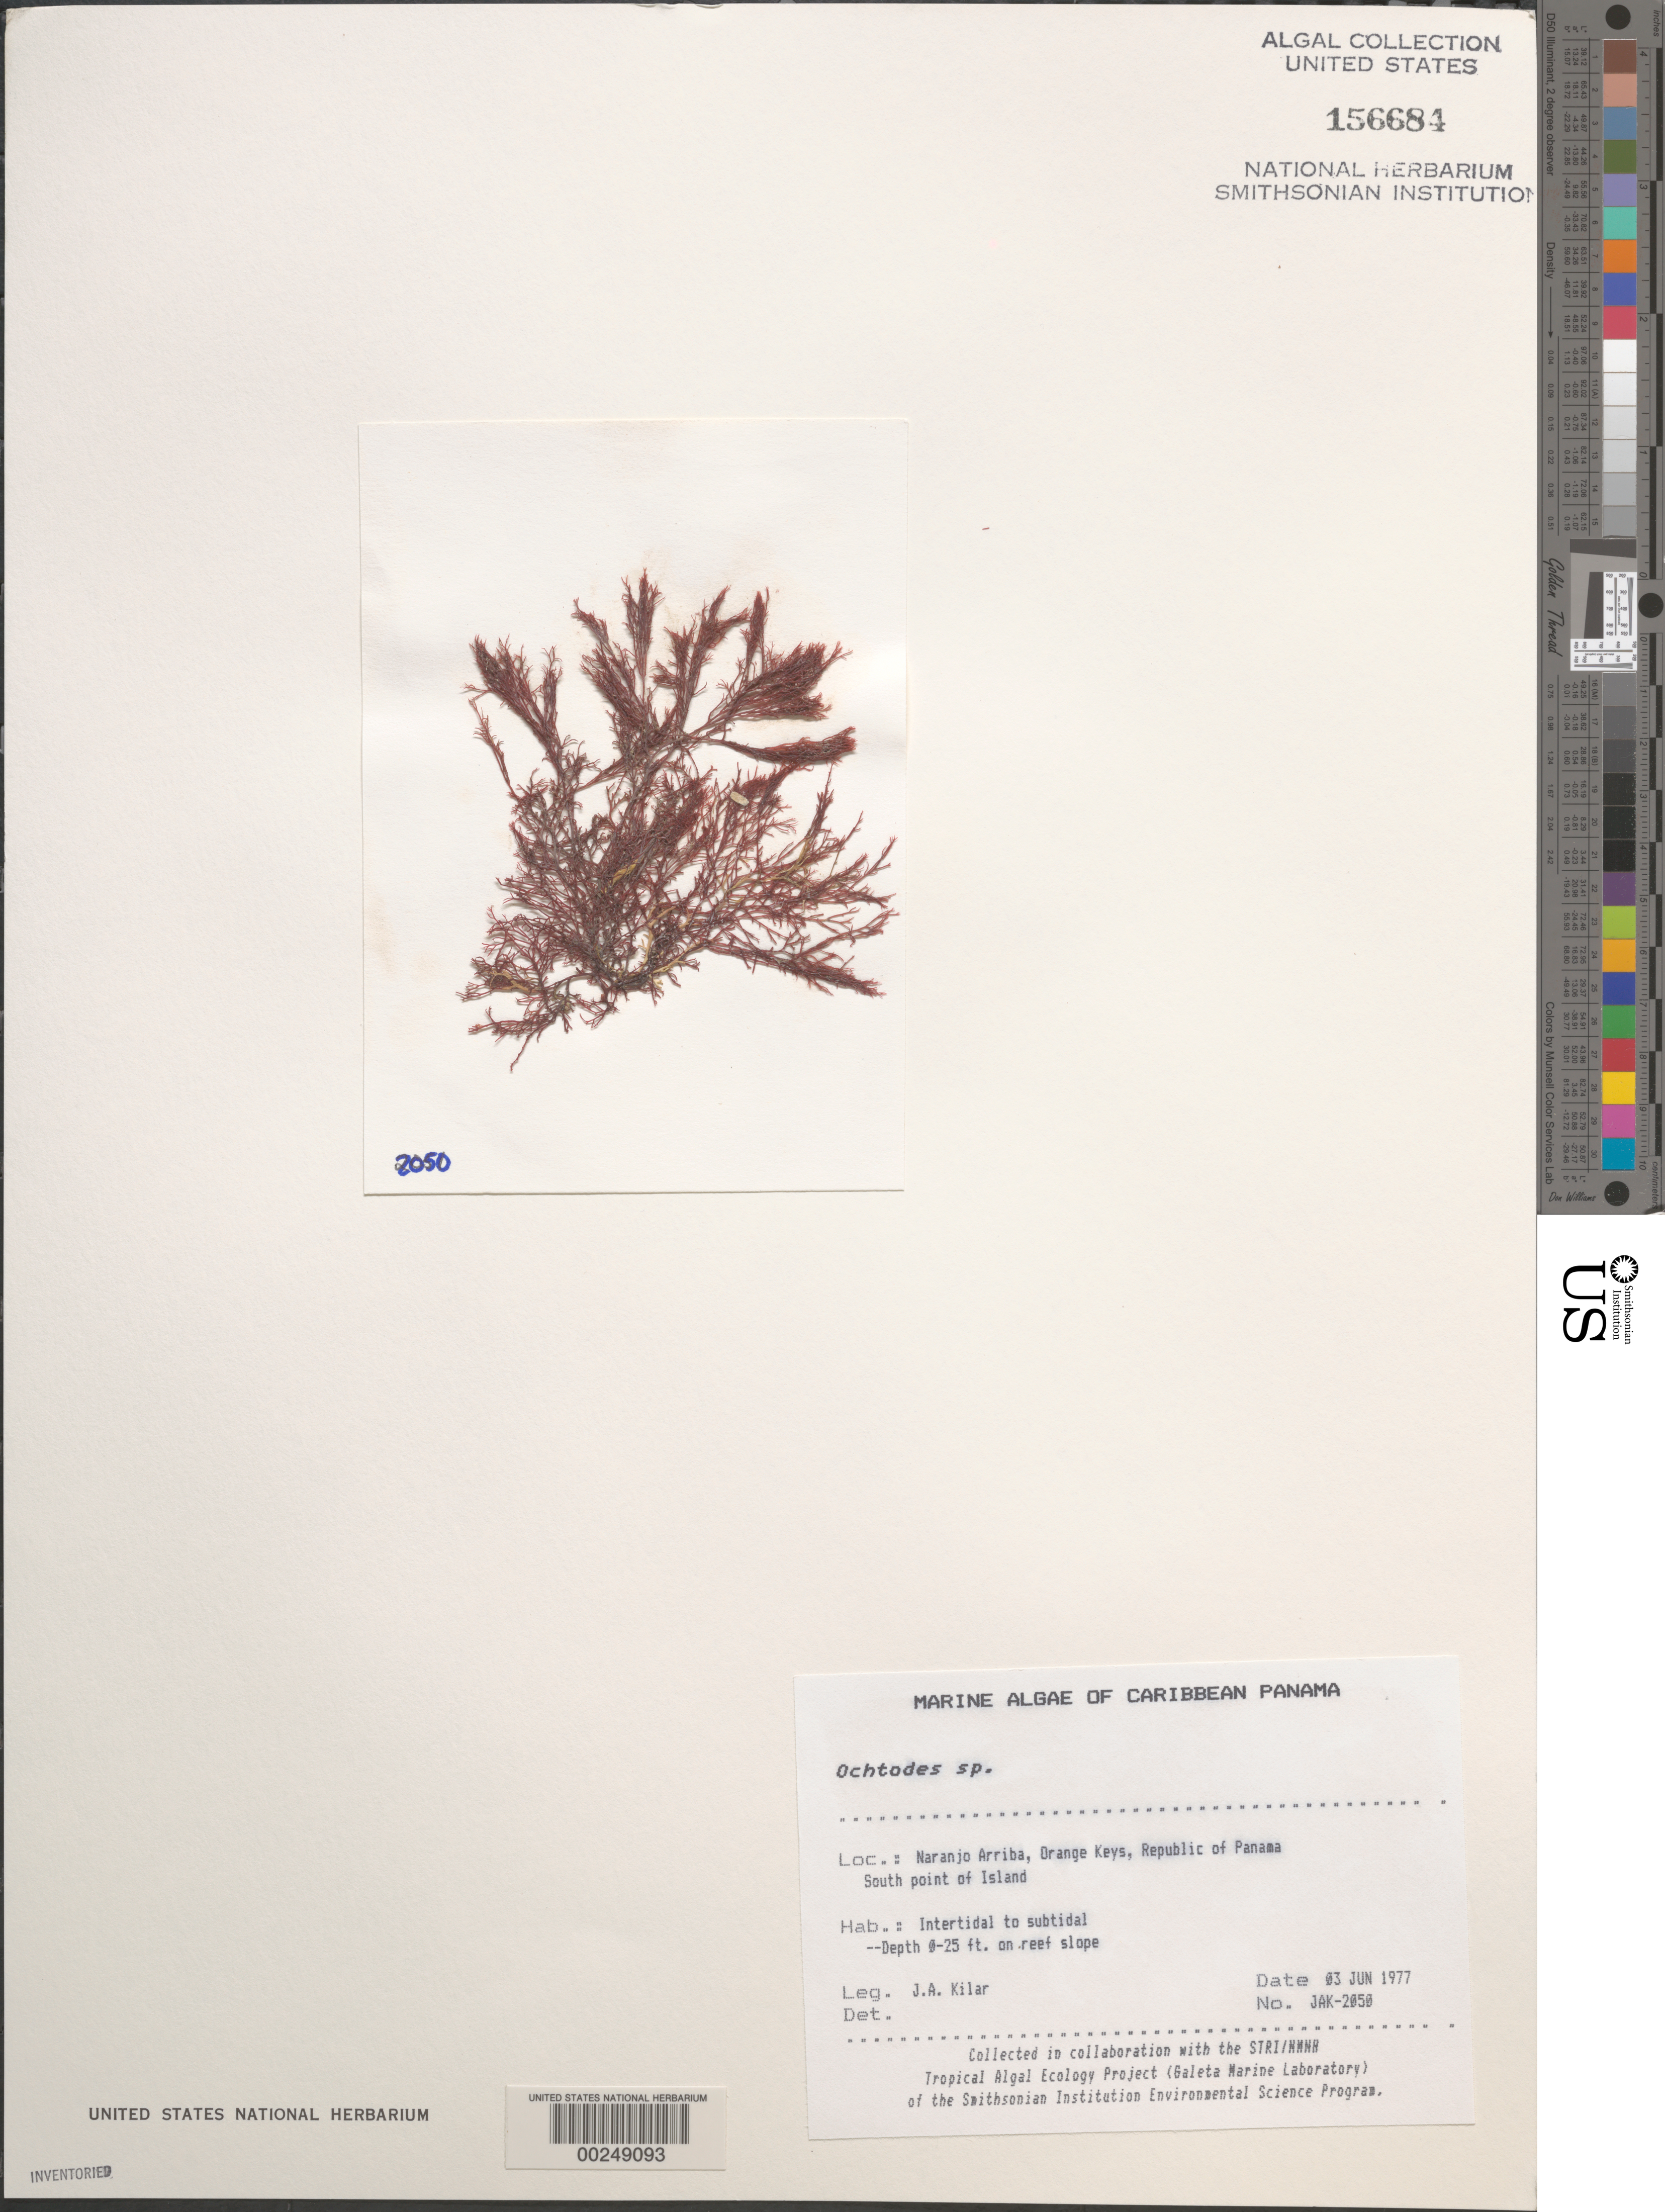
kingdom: Plantae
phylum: Rhodophyta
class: Florideophyceae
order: Gigartinales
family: Rhizophyllidaceae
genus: Ochtodes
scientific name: Ochtodes sp.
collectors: J. A. Kilar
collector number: JAK-2050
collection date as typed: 03 Jun 1977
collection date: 1977-06-03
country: Panama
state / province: Colón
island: Naranjo Arriba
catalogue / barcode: US 156684